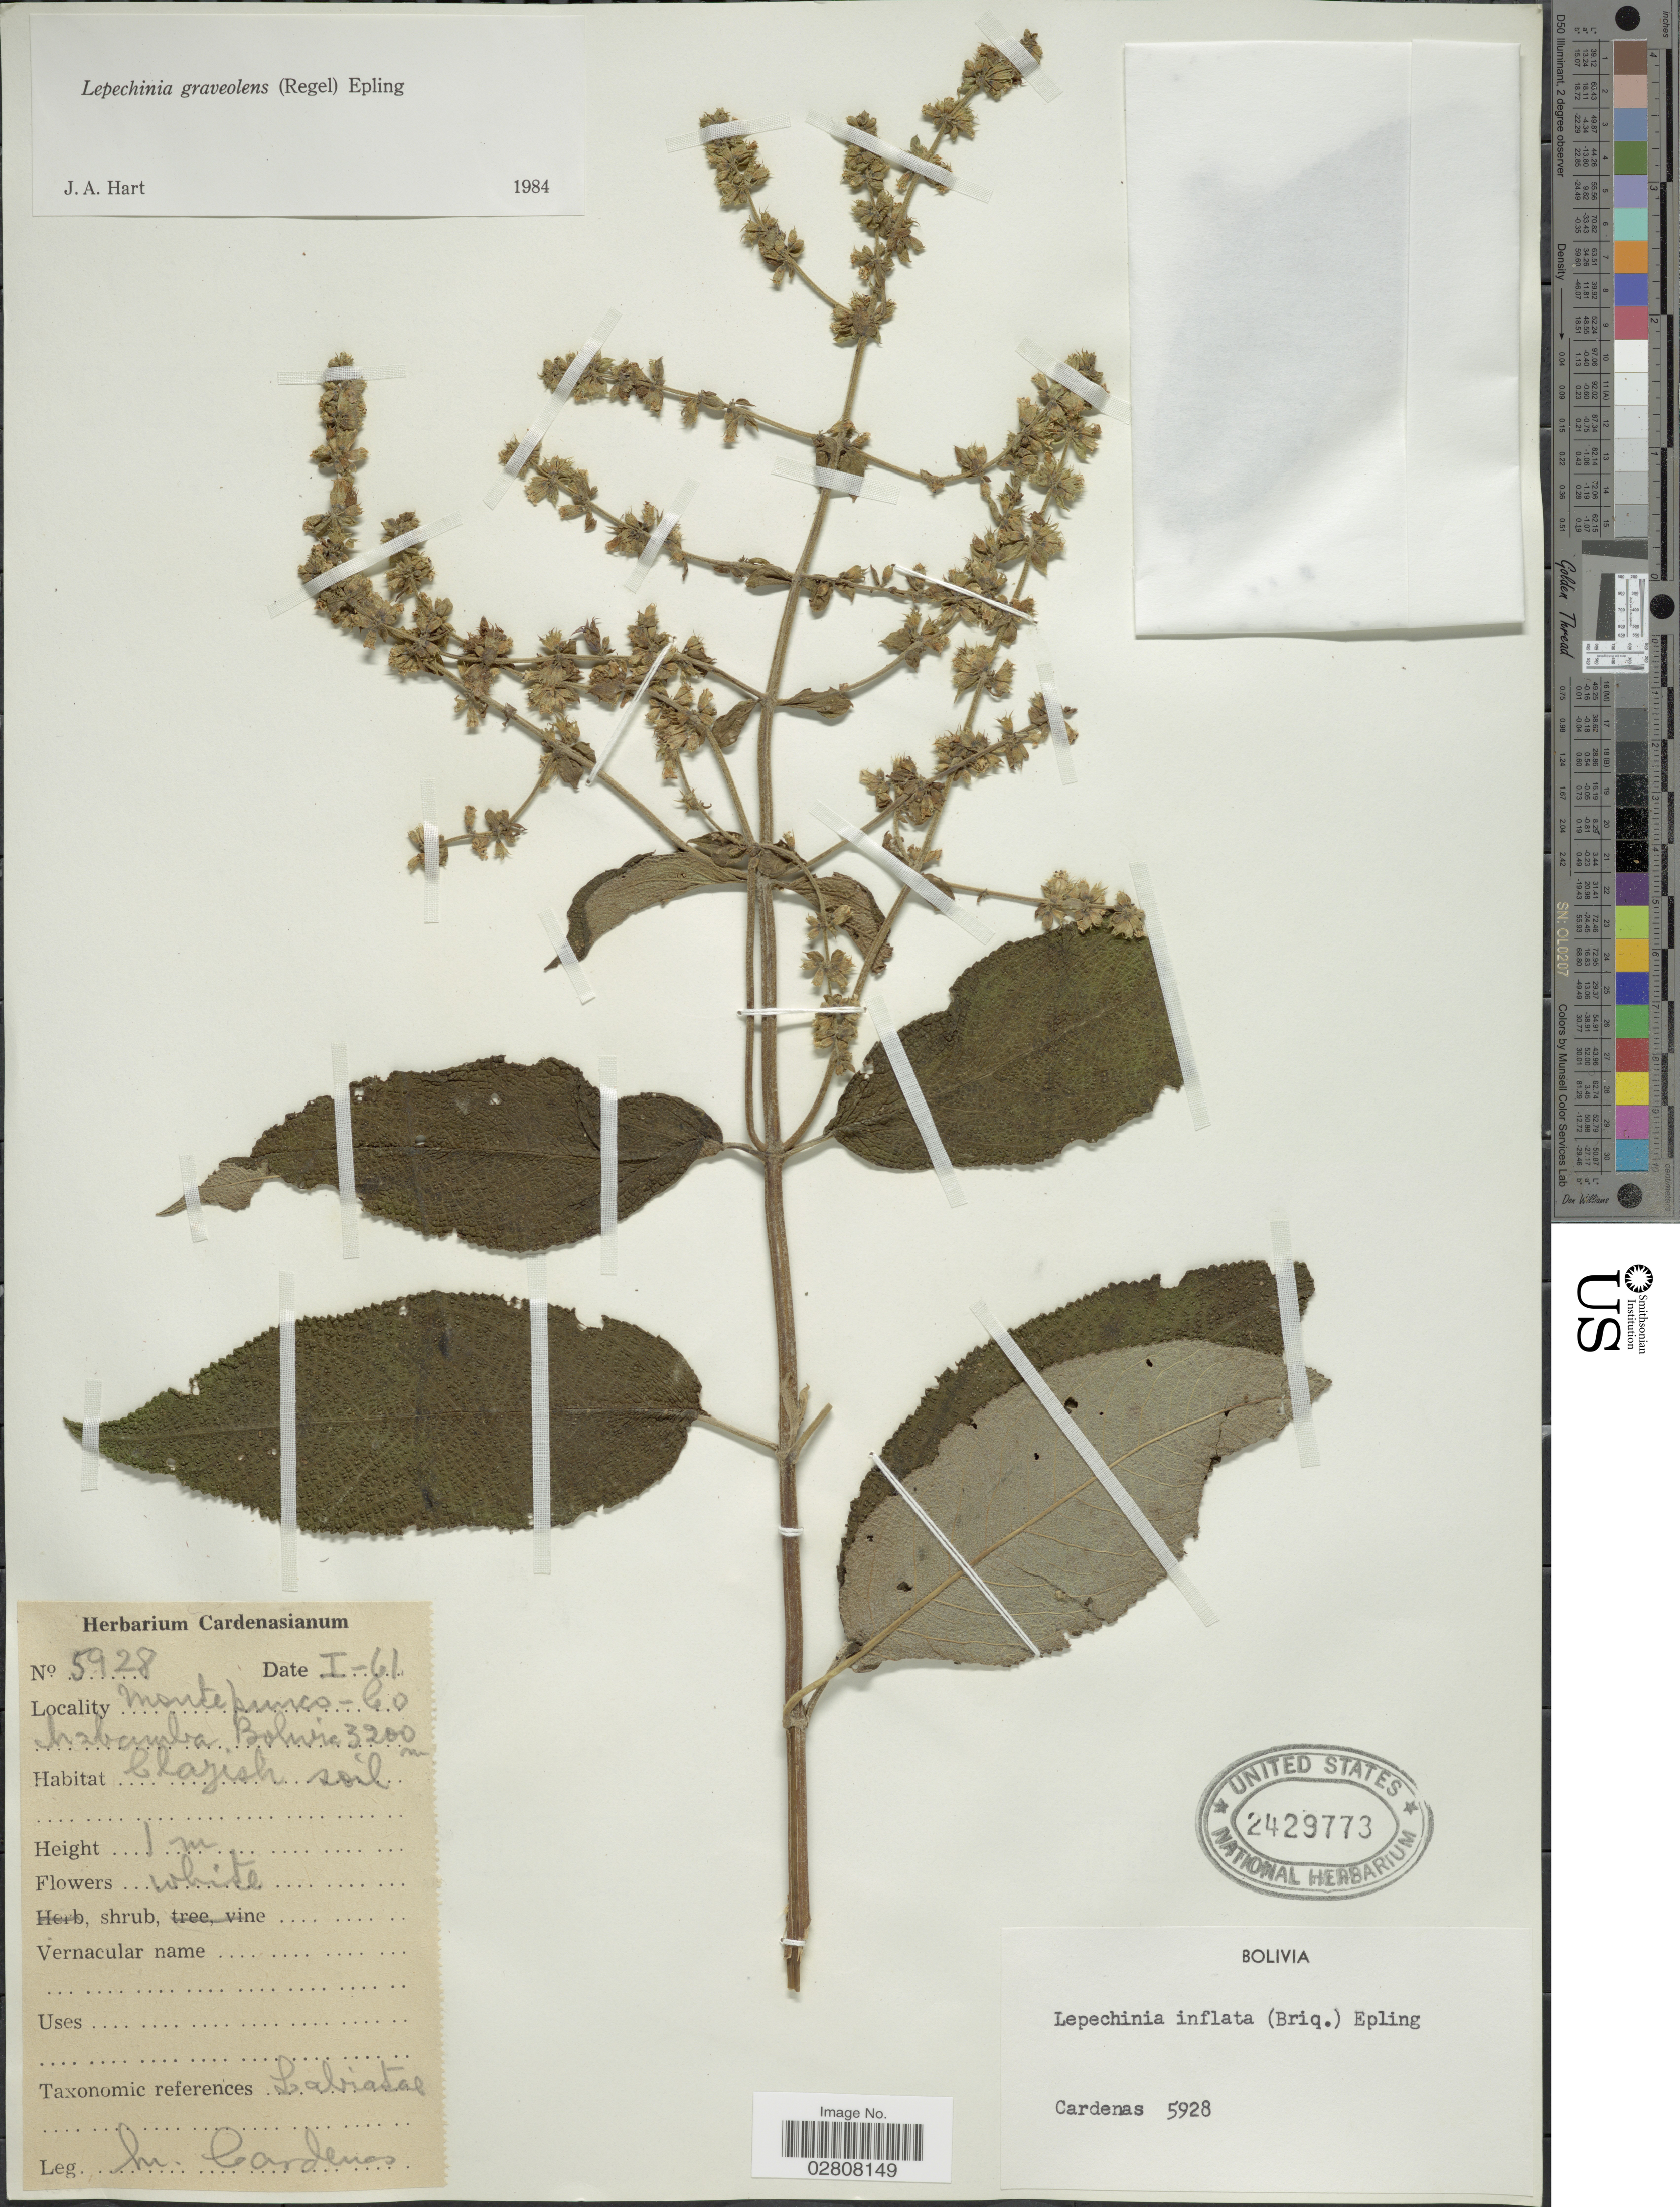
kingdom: Plantae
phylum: Tracheophyta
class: Magnoliopsida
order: Lamiales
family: Lamiaceae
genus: Lepechinia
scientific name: Lepechinia graveolens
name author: (Regel) Epling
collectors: M. Cárdenas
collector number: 5928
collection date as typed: Transcribed d/m/y: /1/61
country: Bolivia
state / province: Cochabamba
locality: Monte Princo - Cochabamba.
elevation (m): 3200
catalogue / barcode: US 2429773